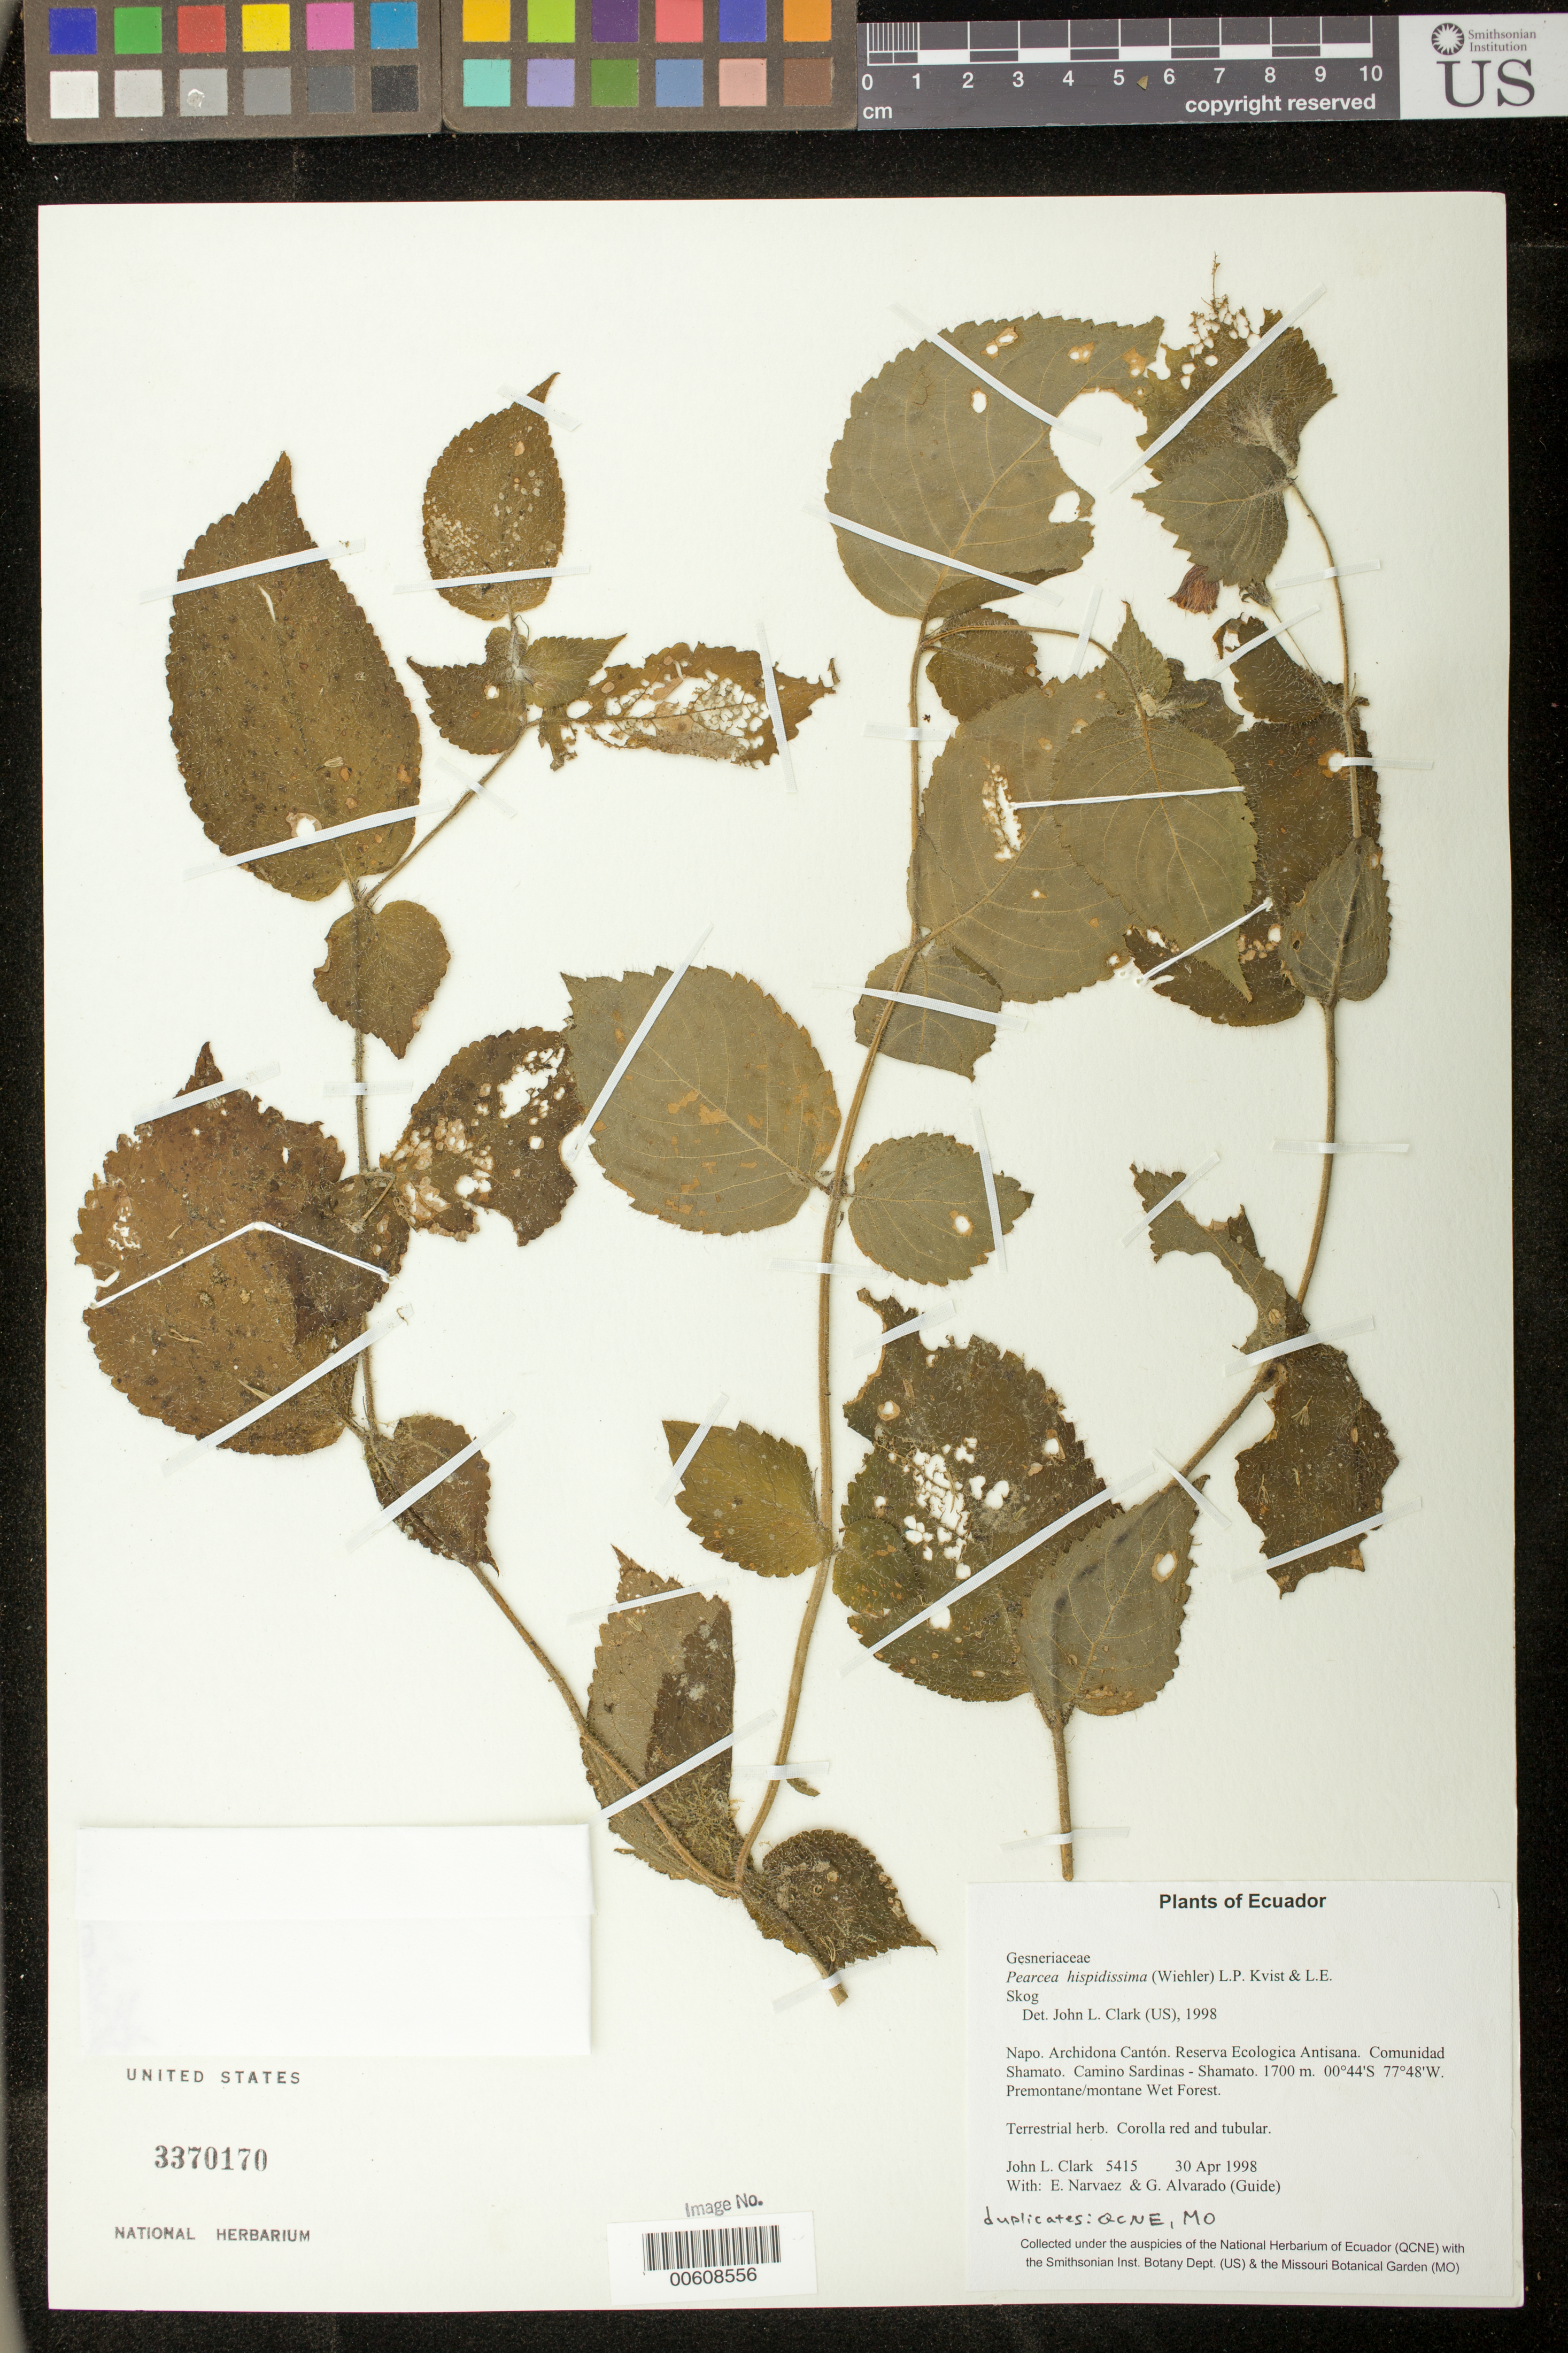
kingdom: Plantae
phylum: Tracheophyta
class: Magnoliopsida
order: Lamiales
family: Gesneriaceae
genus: Pearcea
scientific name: Pearcea hispidissima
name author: (Wiehler) L.P. Kvist & L.E. Skog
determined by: Clark, J. L., (SEL), The Marie Selby Botanical Garden (UNITED STATES)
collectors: J. L. Clark, E. Narváez & G. Alvarado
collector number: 5415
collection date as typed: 30 Apr 1998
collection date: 1998-04-30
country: Ecuador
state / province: Napo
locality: Archidona Cantón. Reserva Ecologica Antisana. Comunidad Shamato. Camino Sardinas - Shamato.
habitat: Premontane/montane Wet Forest.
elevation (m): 1700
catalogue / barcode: US 3370170